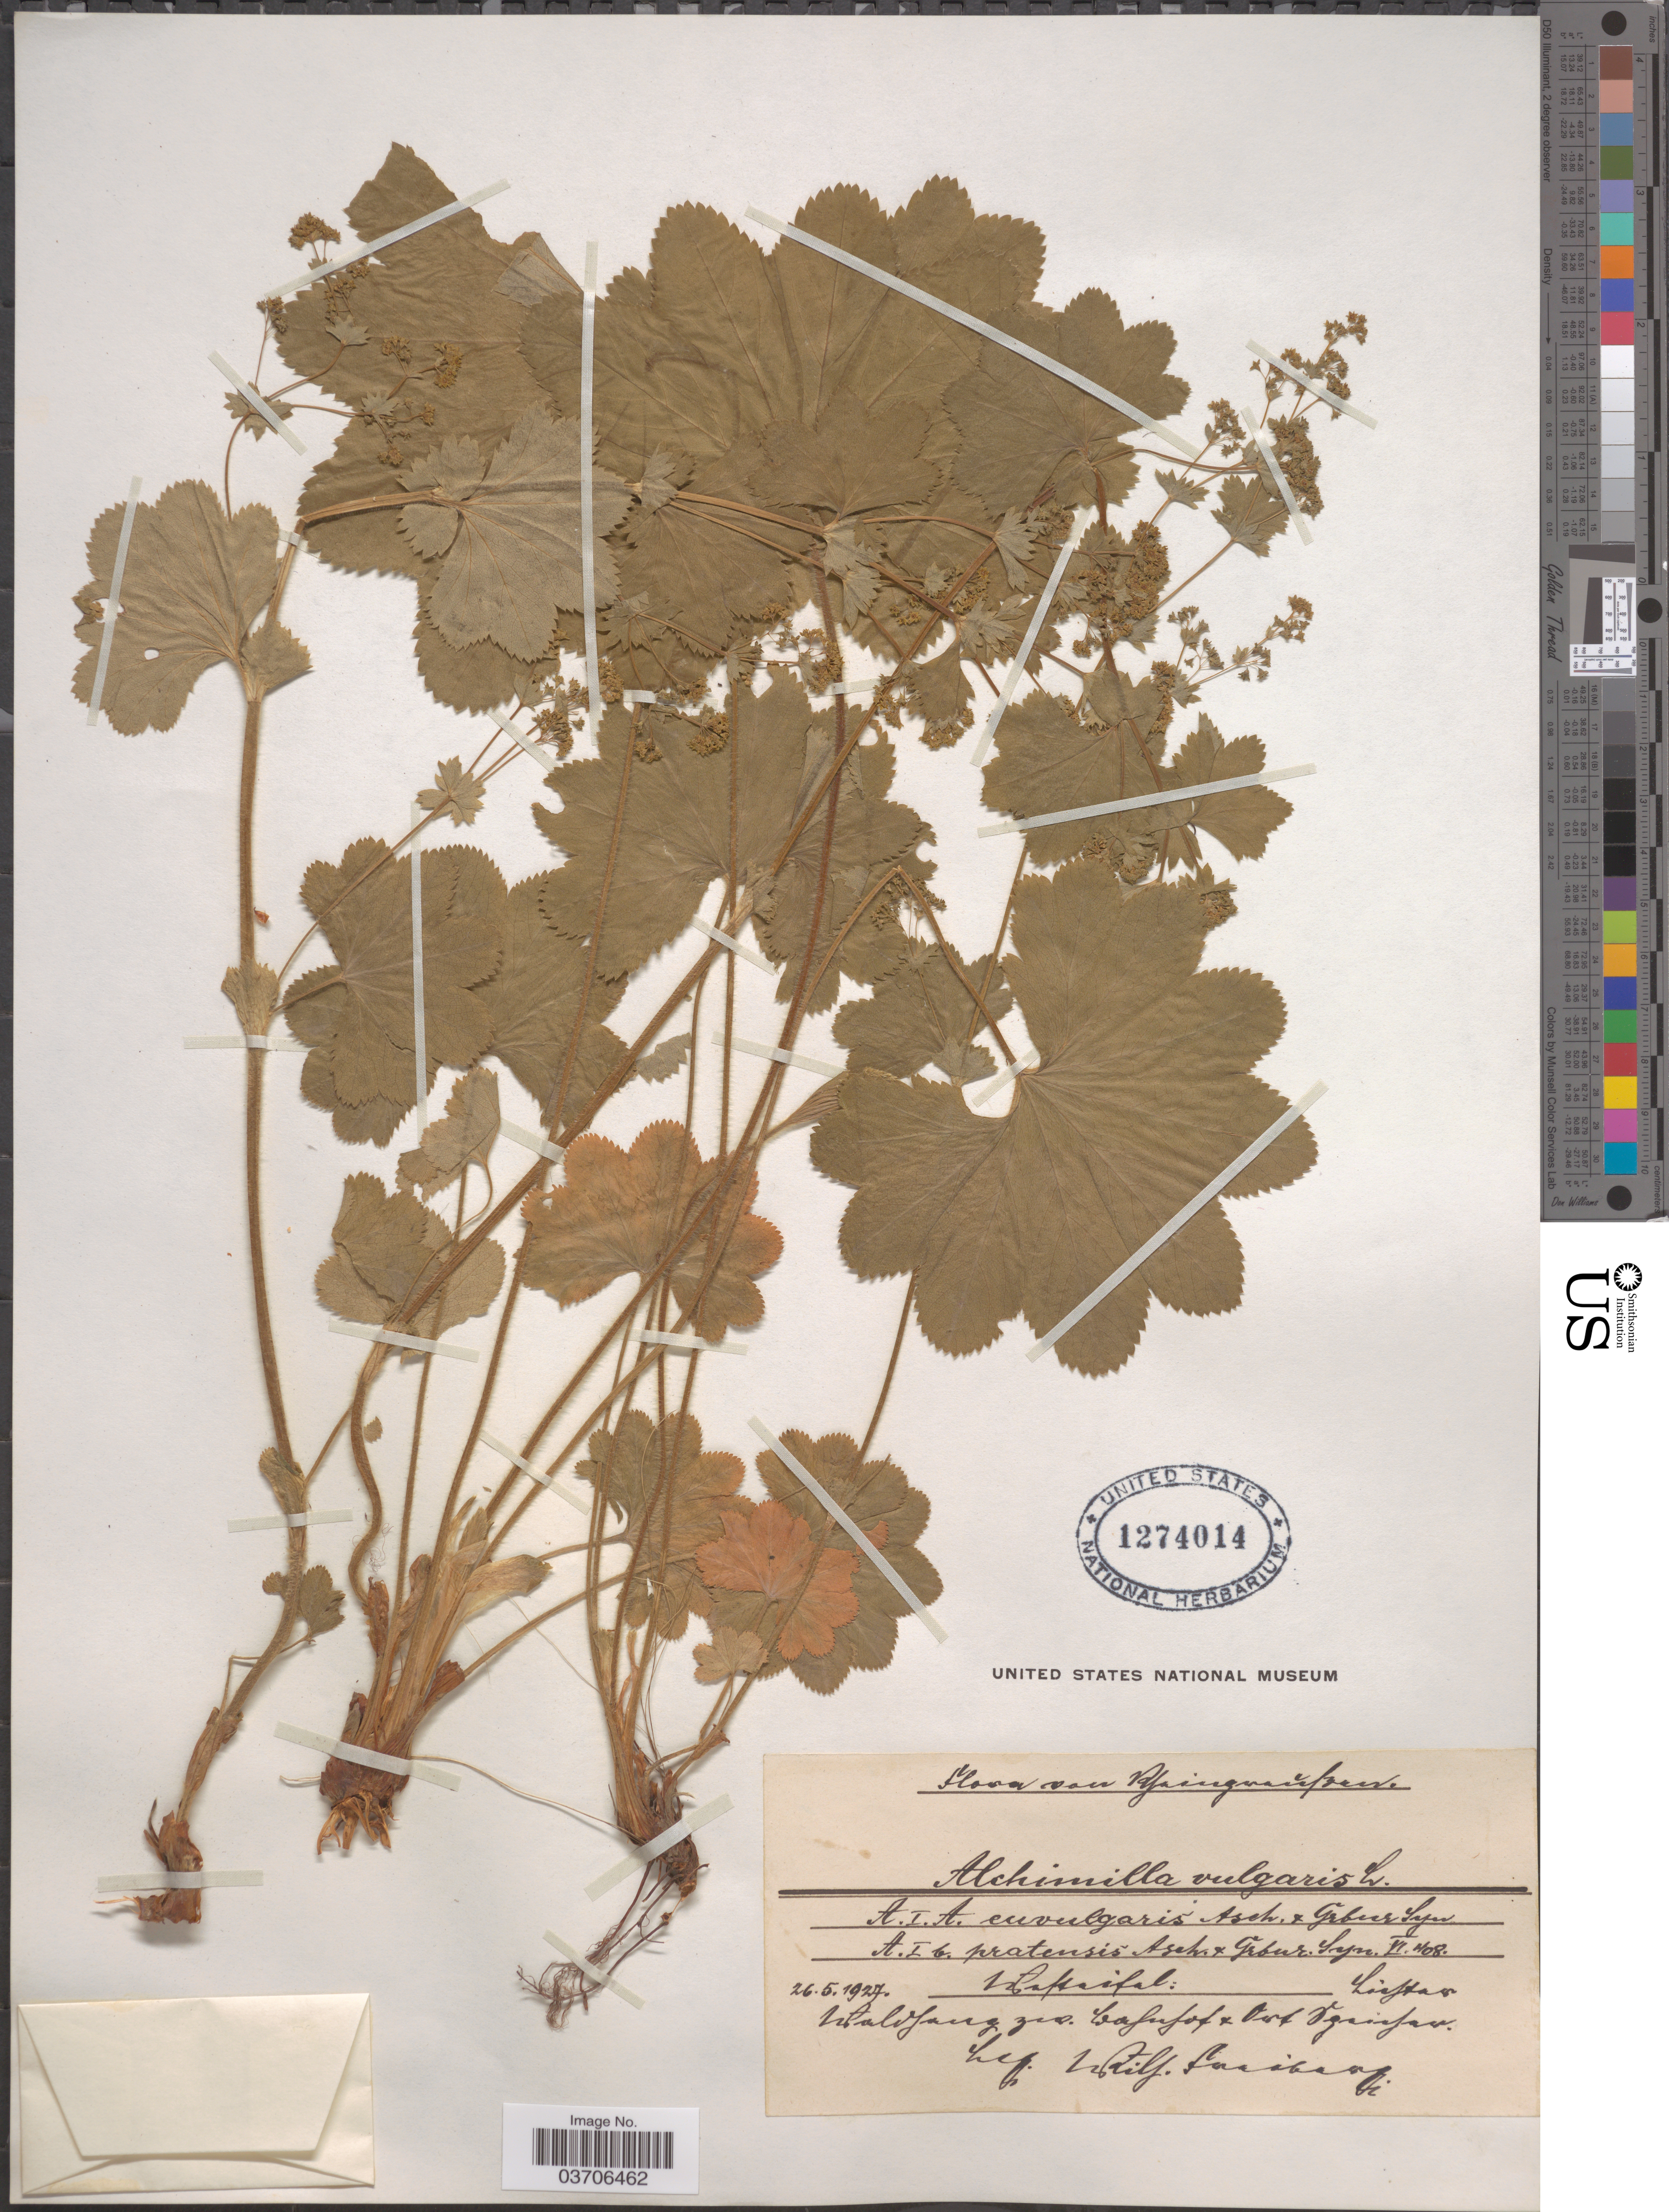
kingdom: Plantae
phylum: Tracheophyta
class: Magnoliopsida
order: Rosales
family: Rosaceae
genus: Alchemilla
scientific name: Alchemilla vulgaris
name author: L.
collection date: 1927-05-26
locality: [illegible text].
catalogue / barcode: US 1274014